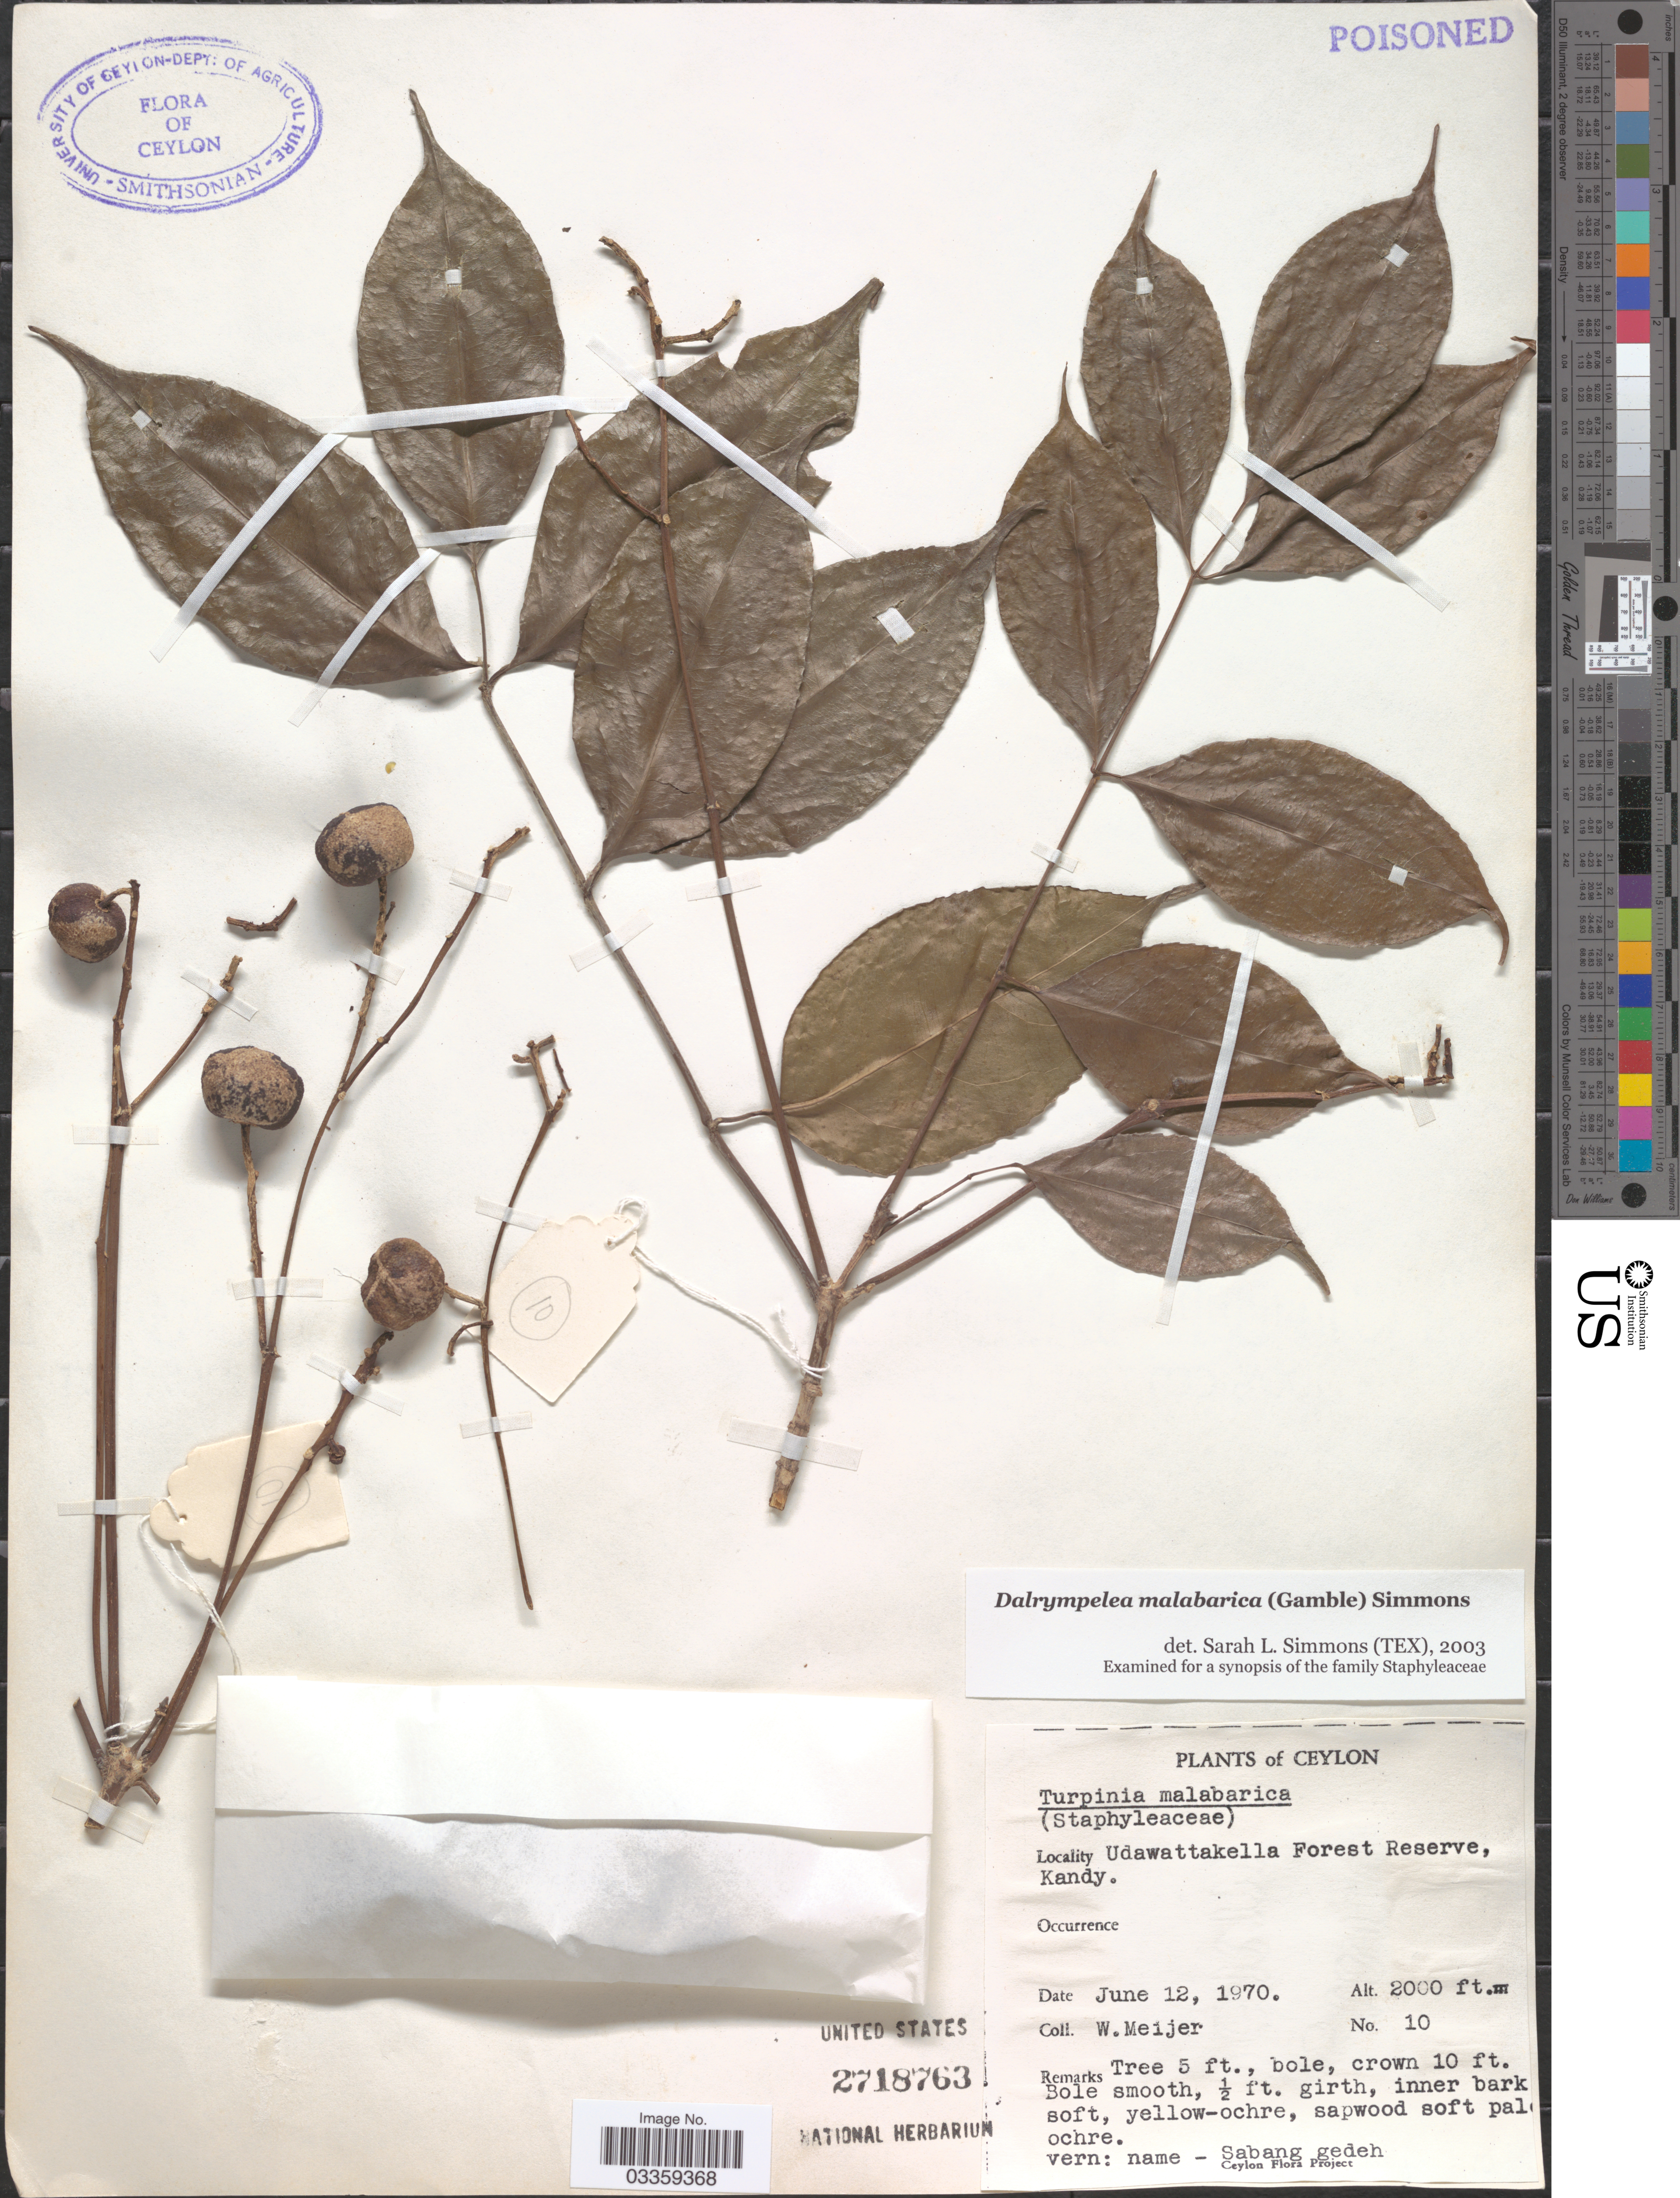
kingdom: Plantae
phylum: Tracheophyta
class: Magnoliopsida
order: Crossosomatales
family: Staphyleaceae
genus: Turpinia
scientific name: Turpinia malabarica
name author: Gamble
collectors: W. Meijer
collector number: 10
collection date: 1970-06-12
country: Sri Lanka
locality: Ceylon, Udawattakella Forest Reserve, Kandy.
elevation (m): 610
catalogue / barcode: US 2718763